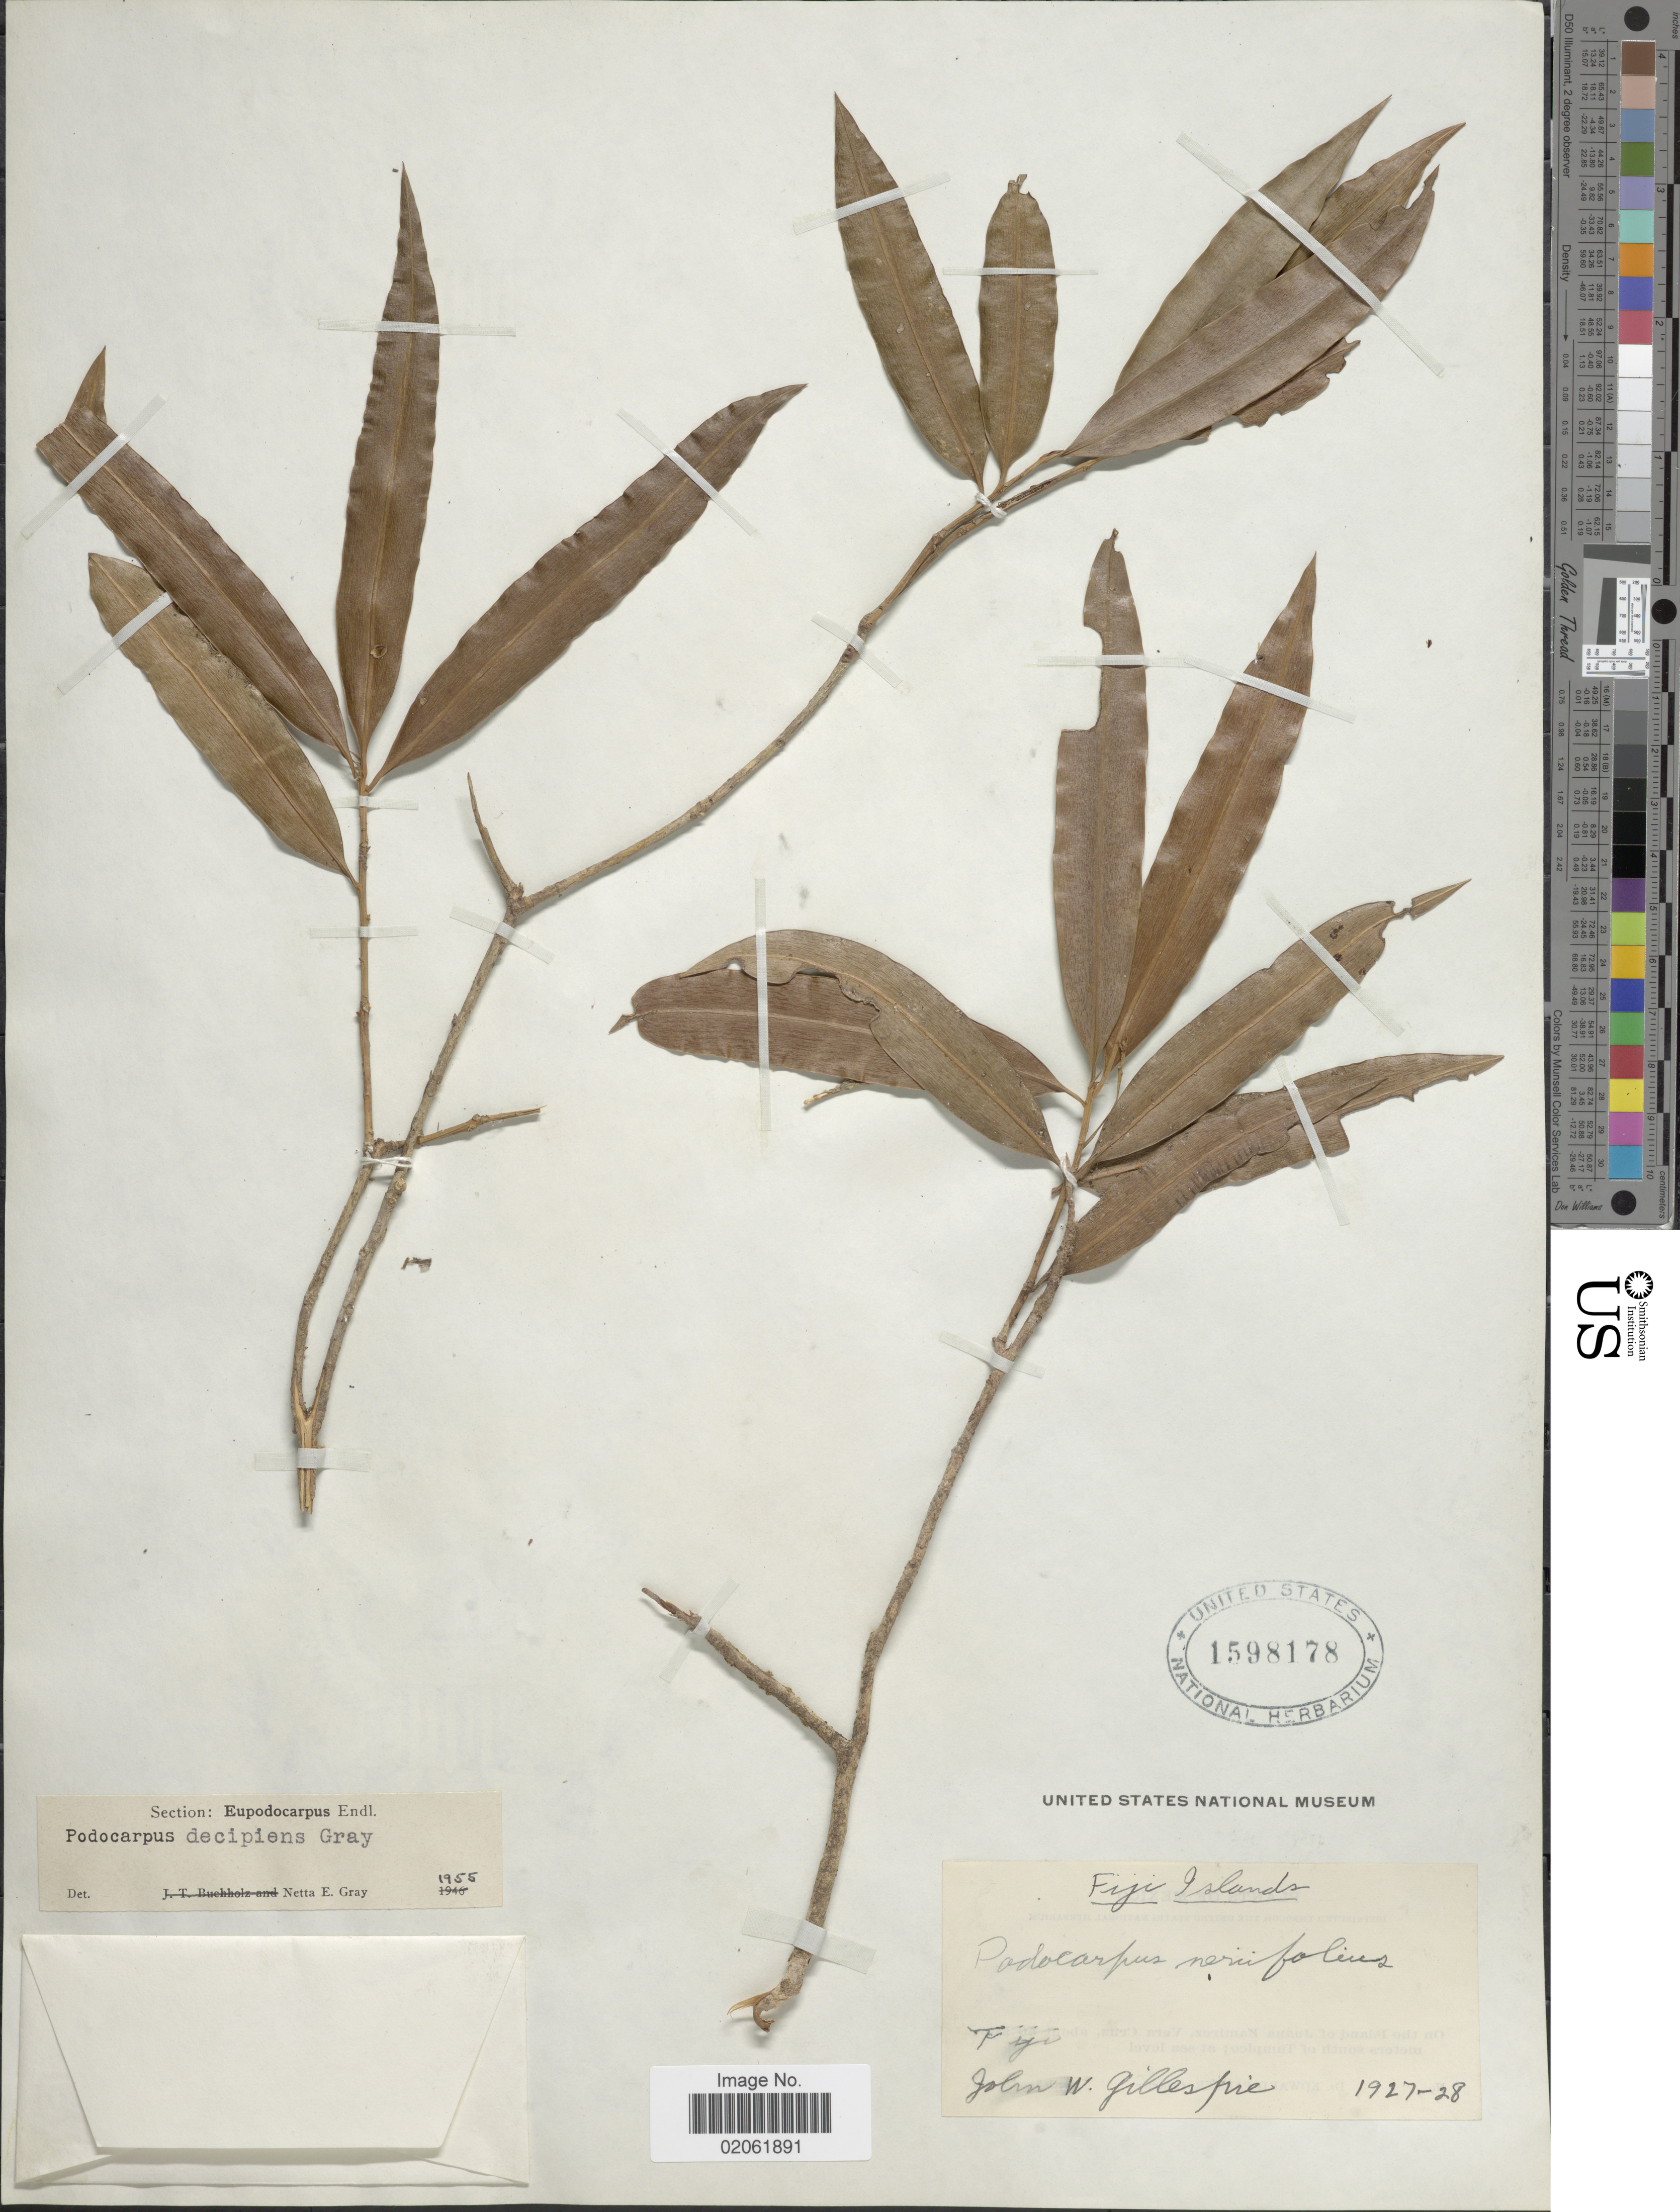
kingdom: Plantae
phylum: Tracheophyta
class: Pinopsida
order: Pinales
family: Podocarpaceae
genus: Podocarpus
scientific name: Podocarpus decipiens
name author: N.E. Gray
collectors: J. W. Gillespie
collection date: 1927/1928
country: Fiji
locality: Fiji Island, Fiji.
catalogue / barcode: US 1598178